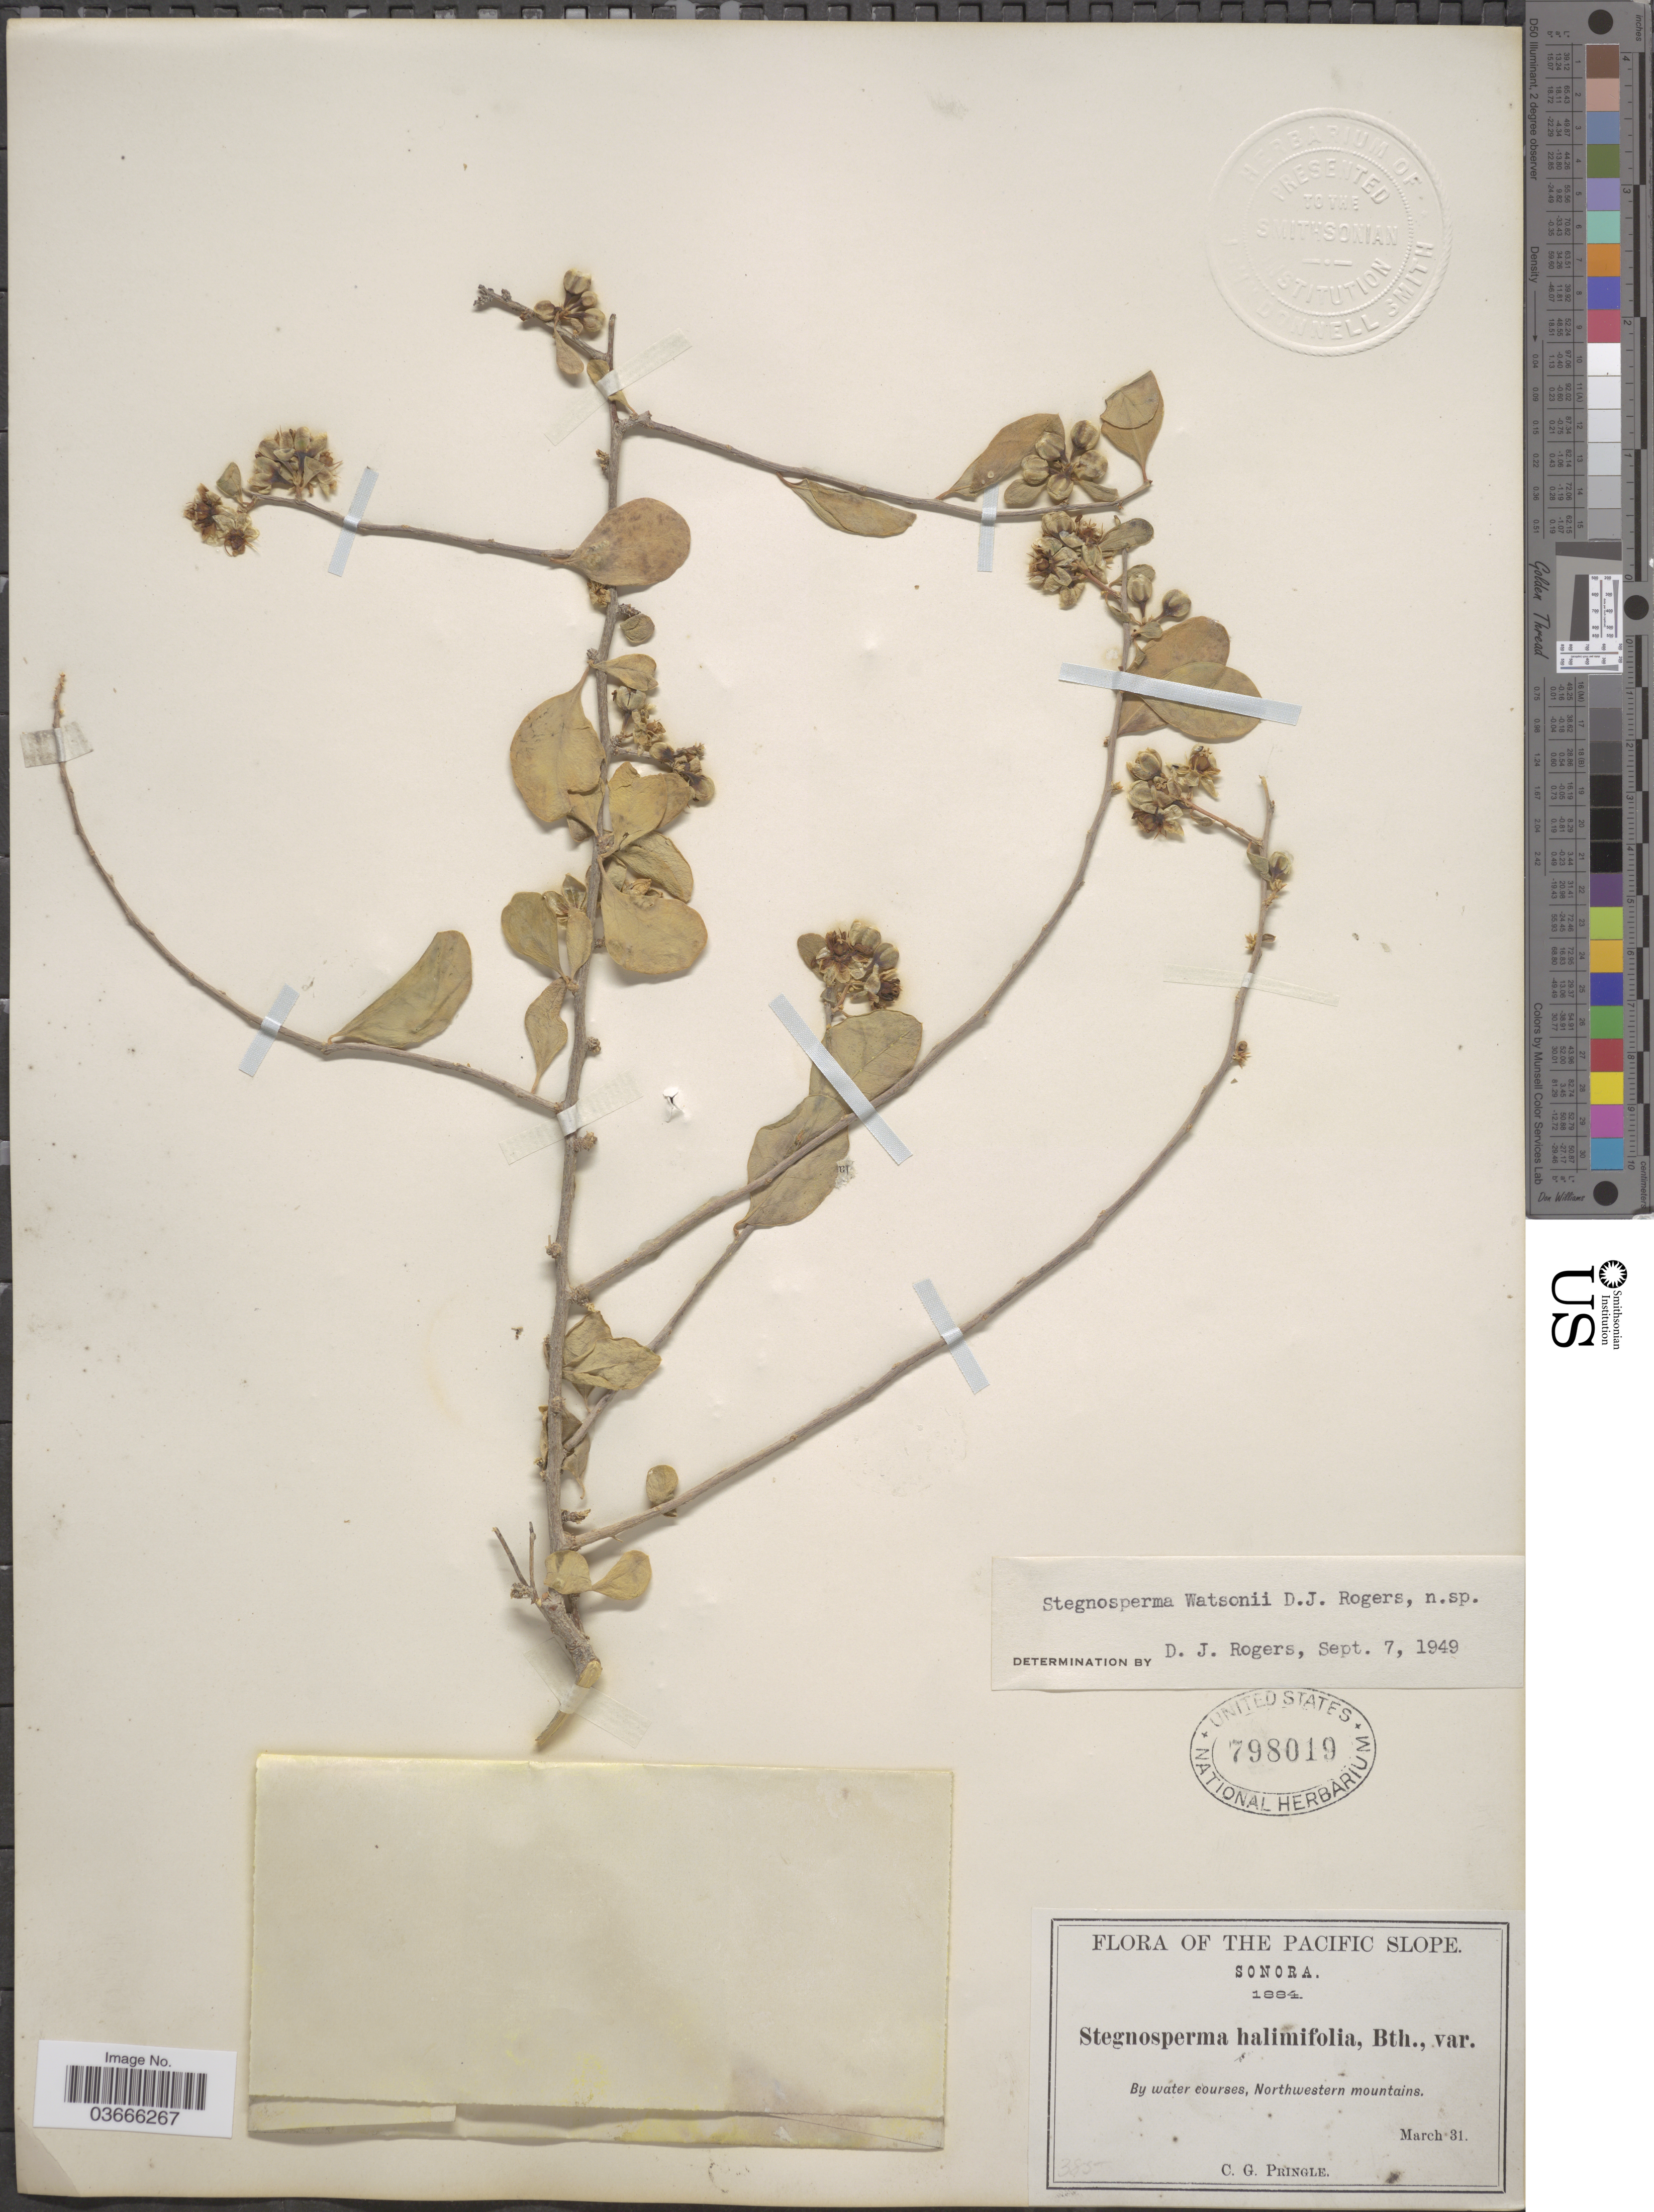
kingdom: Plantae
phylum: Tracheophyta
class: Magnoliopsida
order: Caryophyllales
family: Stegnospermataceae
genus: Stegnosperma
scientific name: Stegnosperma watsonii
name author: D.J. Rogers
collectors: C. G. Pringle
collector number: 385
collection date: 1884-03-31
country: Mexico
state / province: Sonora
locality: The Pacific Slope. Northwestern mountains.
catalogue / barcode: US 798019